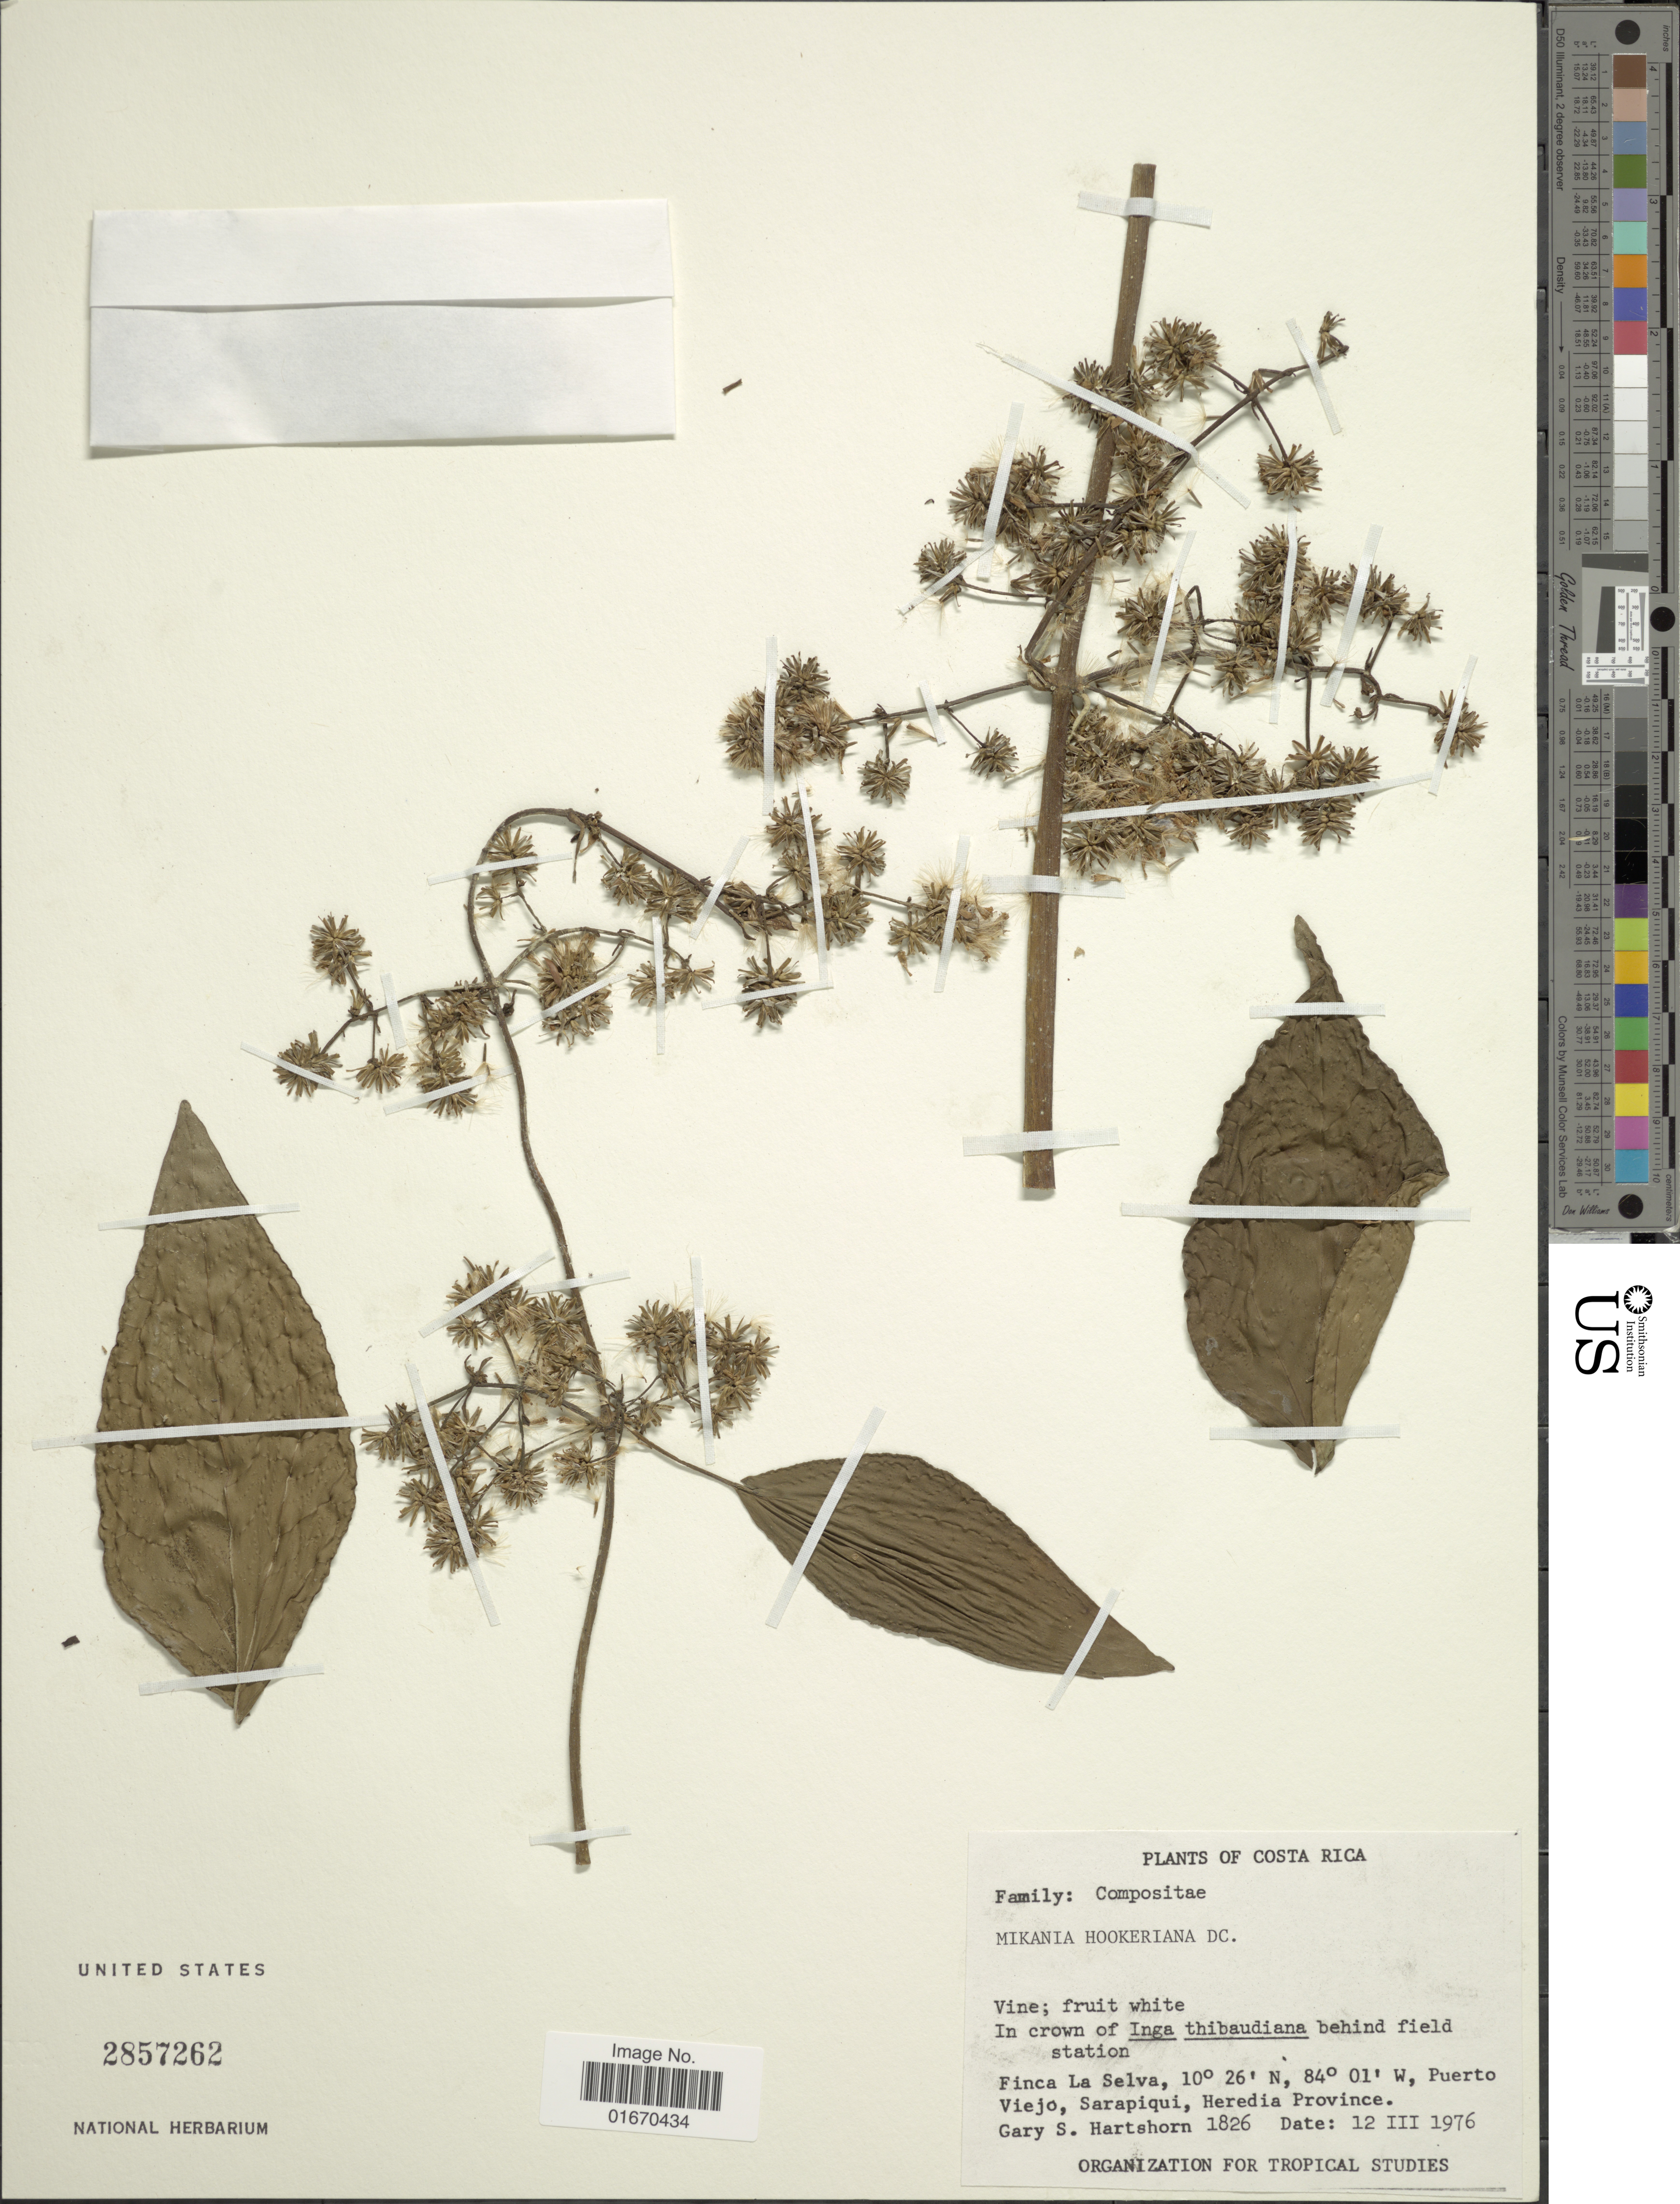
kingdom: Plantae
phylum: Tracheophyta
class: Magnoliopsida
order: Asterales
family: Asteraceae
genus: Mikania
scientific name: Mikania hookeriana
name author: DC.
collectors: G. Hartshorn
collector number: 1826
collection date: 1976-03-12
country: Costa Rica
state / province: Heredia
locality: Finca La Selva, Puerto Viejo, Sarapiqui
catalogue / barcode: US 2857262